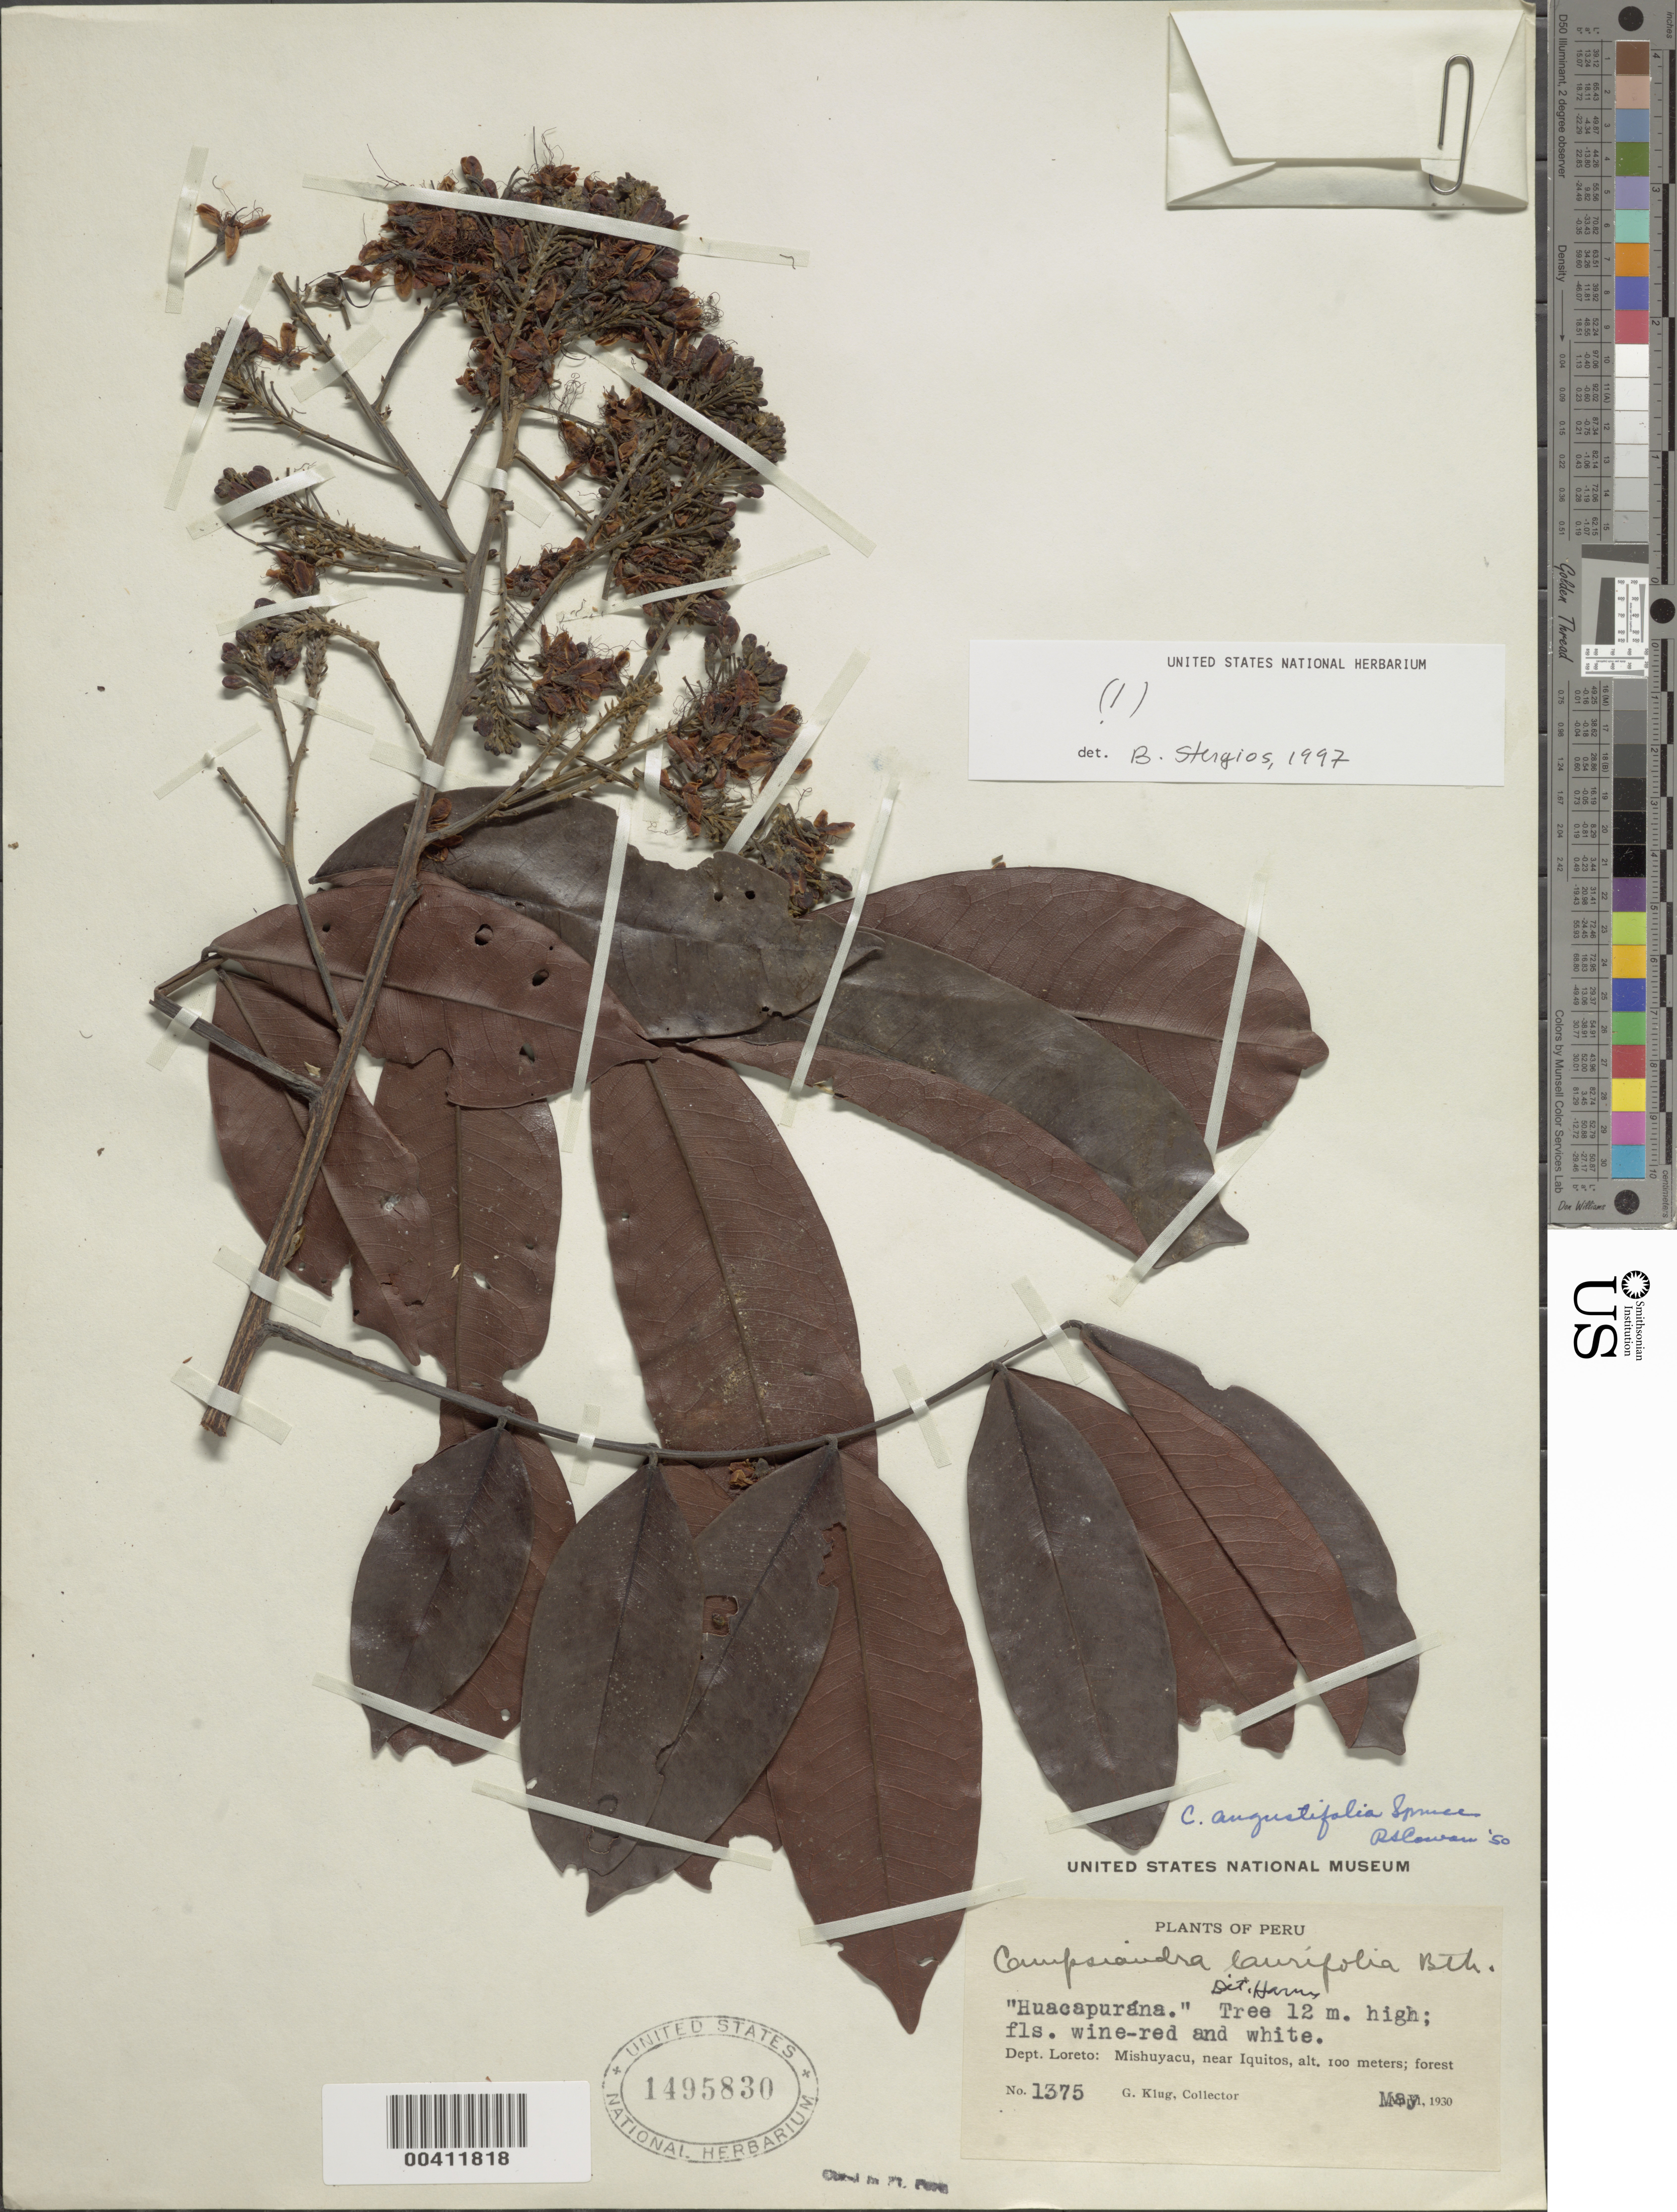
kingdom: Plantae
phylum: Tracheophyta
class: Magnoliopsida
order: Fabales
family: Fabaceae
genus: Campsiandra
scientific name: Campsiandra angustifolia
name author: Spruce ex Benth.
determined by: Cowan, R. S.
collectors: G. Klug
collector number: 1375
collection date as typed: May 1930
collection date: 1930-05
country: Peru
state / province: Loreto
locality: Mishuyaco, near iquitos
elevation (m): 100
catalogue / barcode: US 1495830